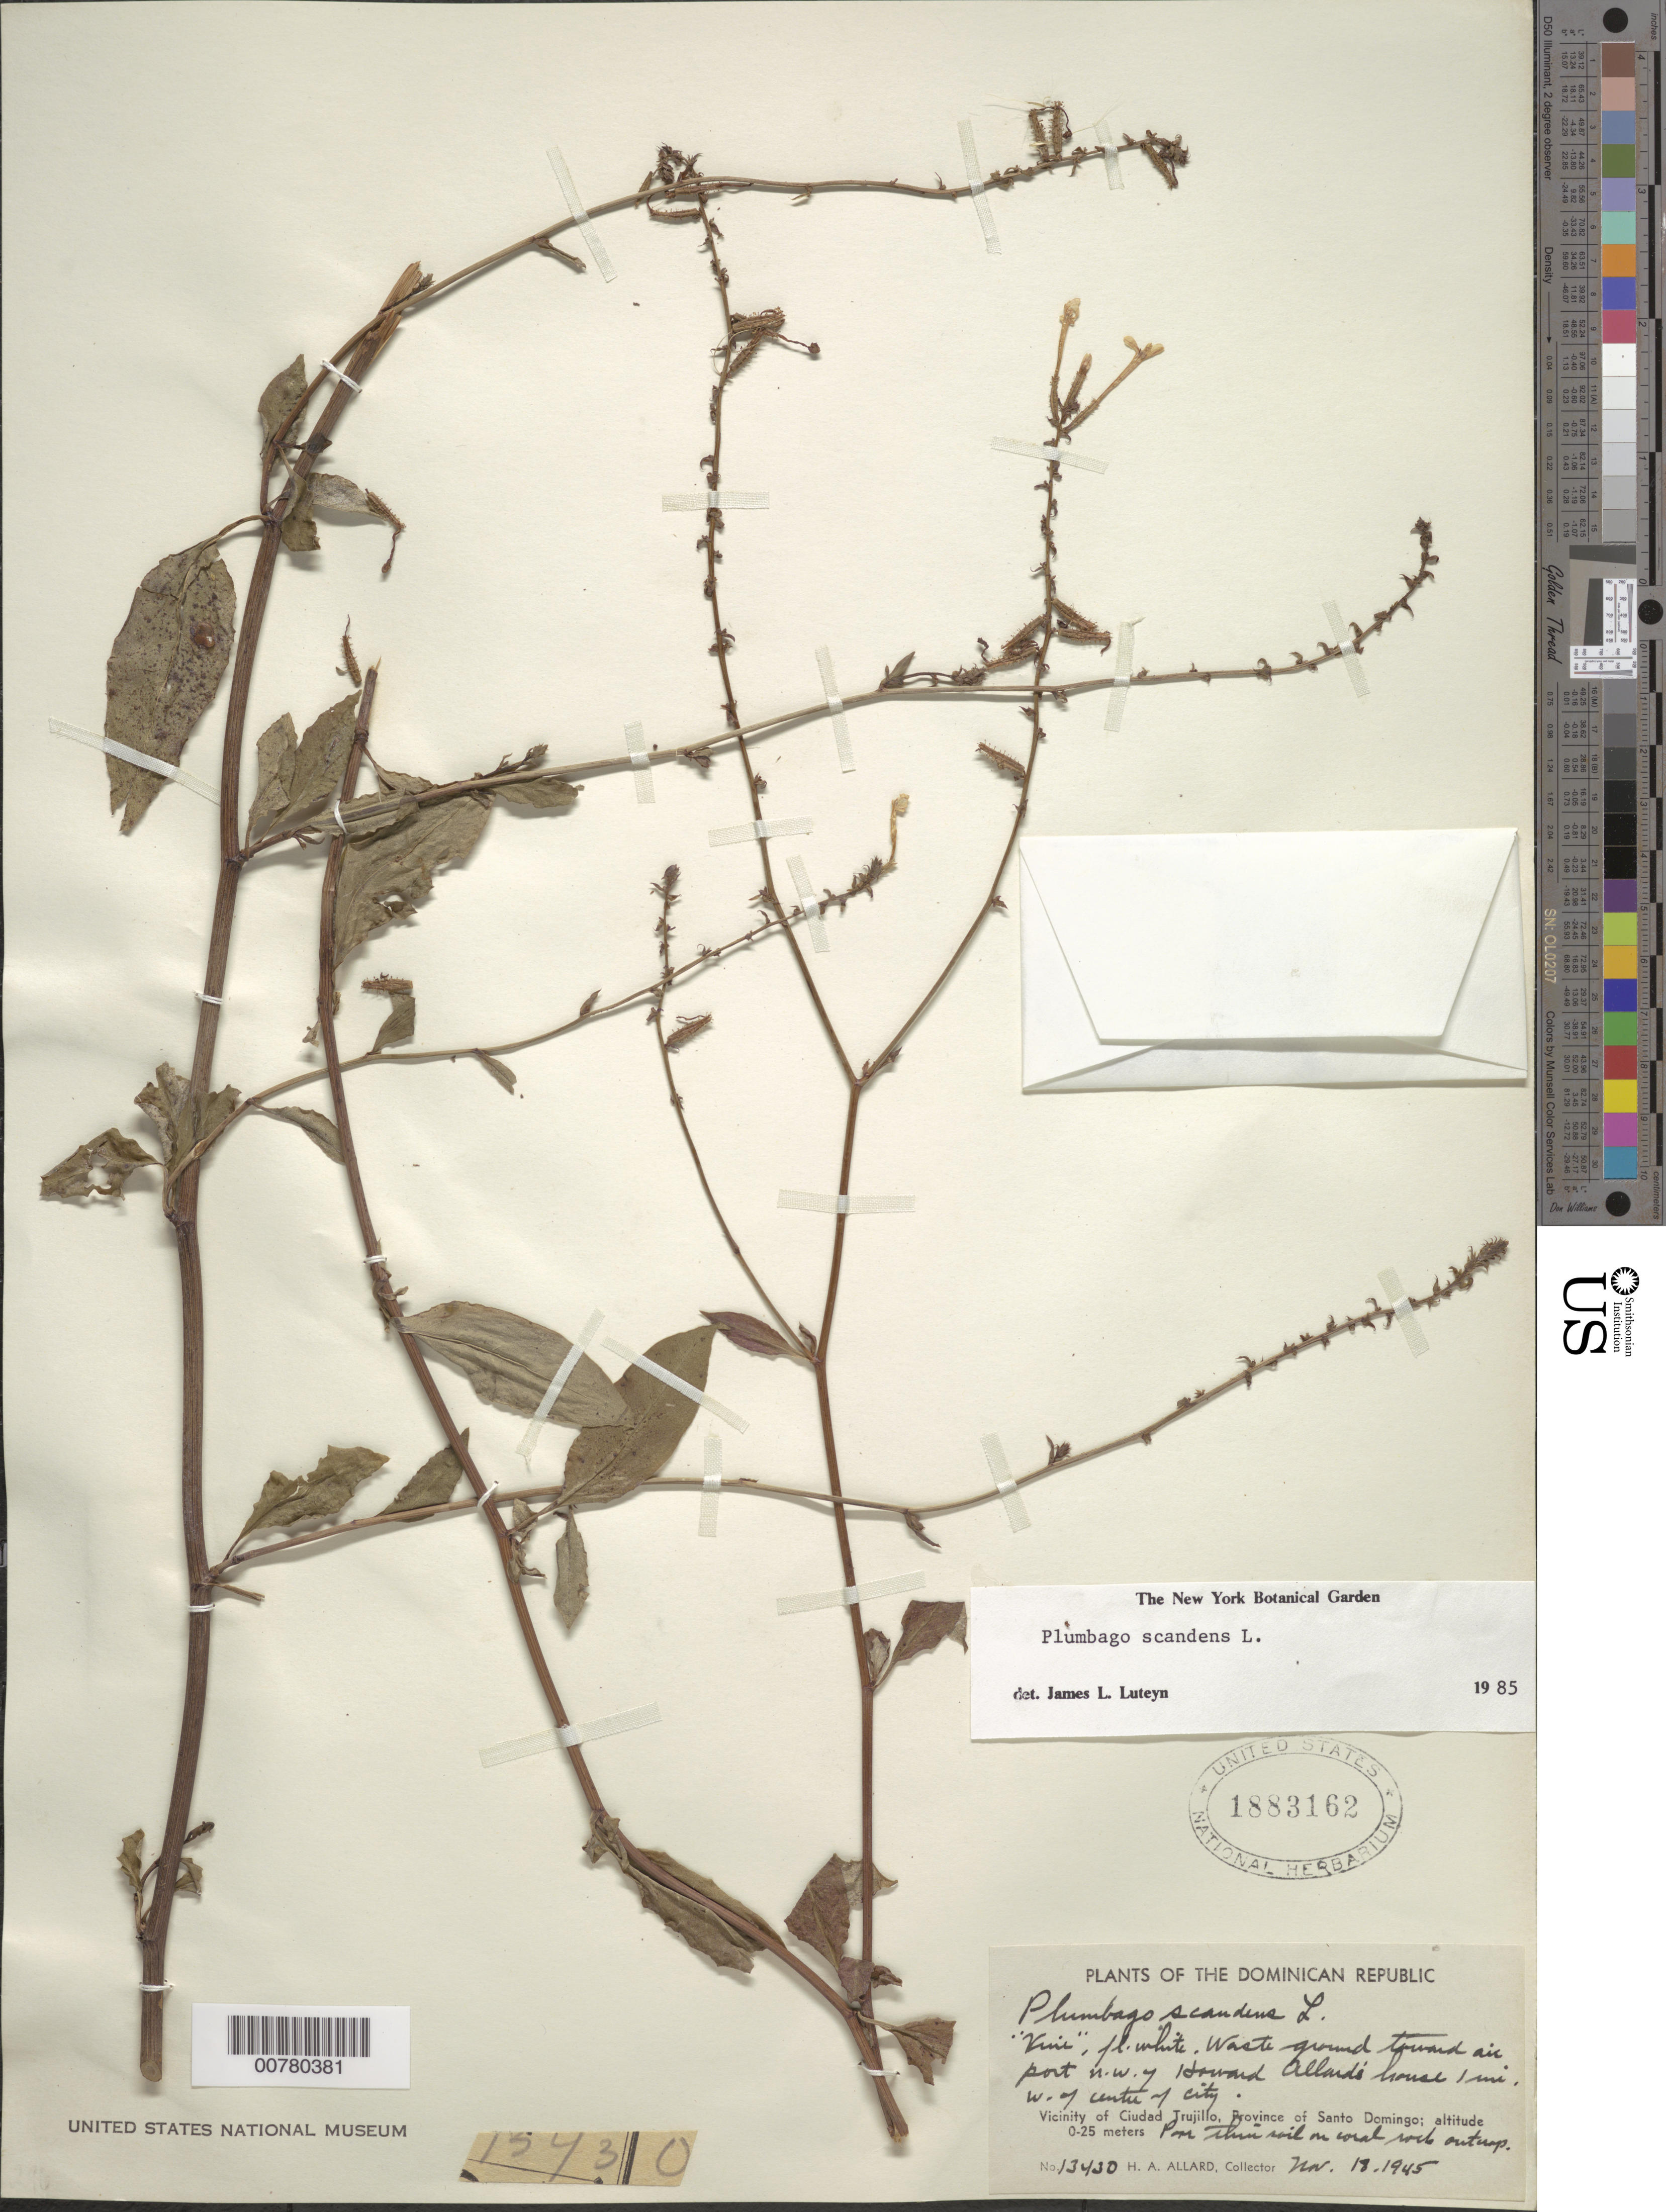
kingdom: Plantae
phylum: Tracheophyta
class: Magnoliopsida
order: Caryophyllales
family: Plumbaginaceae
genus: Plumbago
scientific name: Plumbago scandens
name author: L.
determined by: Luteyn, J. L.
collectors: H. A. Allard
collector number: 13430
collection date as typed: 18 Nov 1945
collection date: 1945-11-18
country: Dominican Republic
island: Hispaniola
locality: Province of Santo Domingo, vicinity of Ciudad Trujillo, toward airport, NW of Howard Allard's house, 1 mile W of center of city.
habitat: Waste ground.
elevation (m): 0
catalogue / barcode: US 1883162